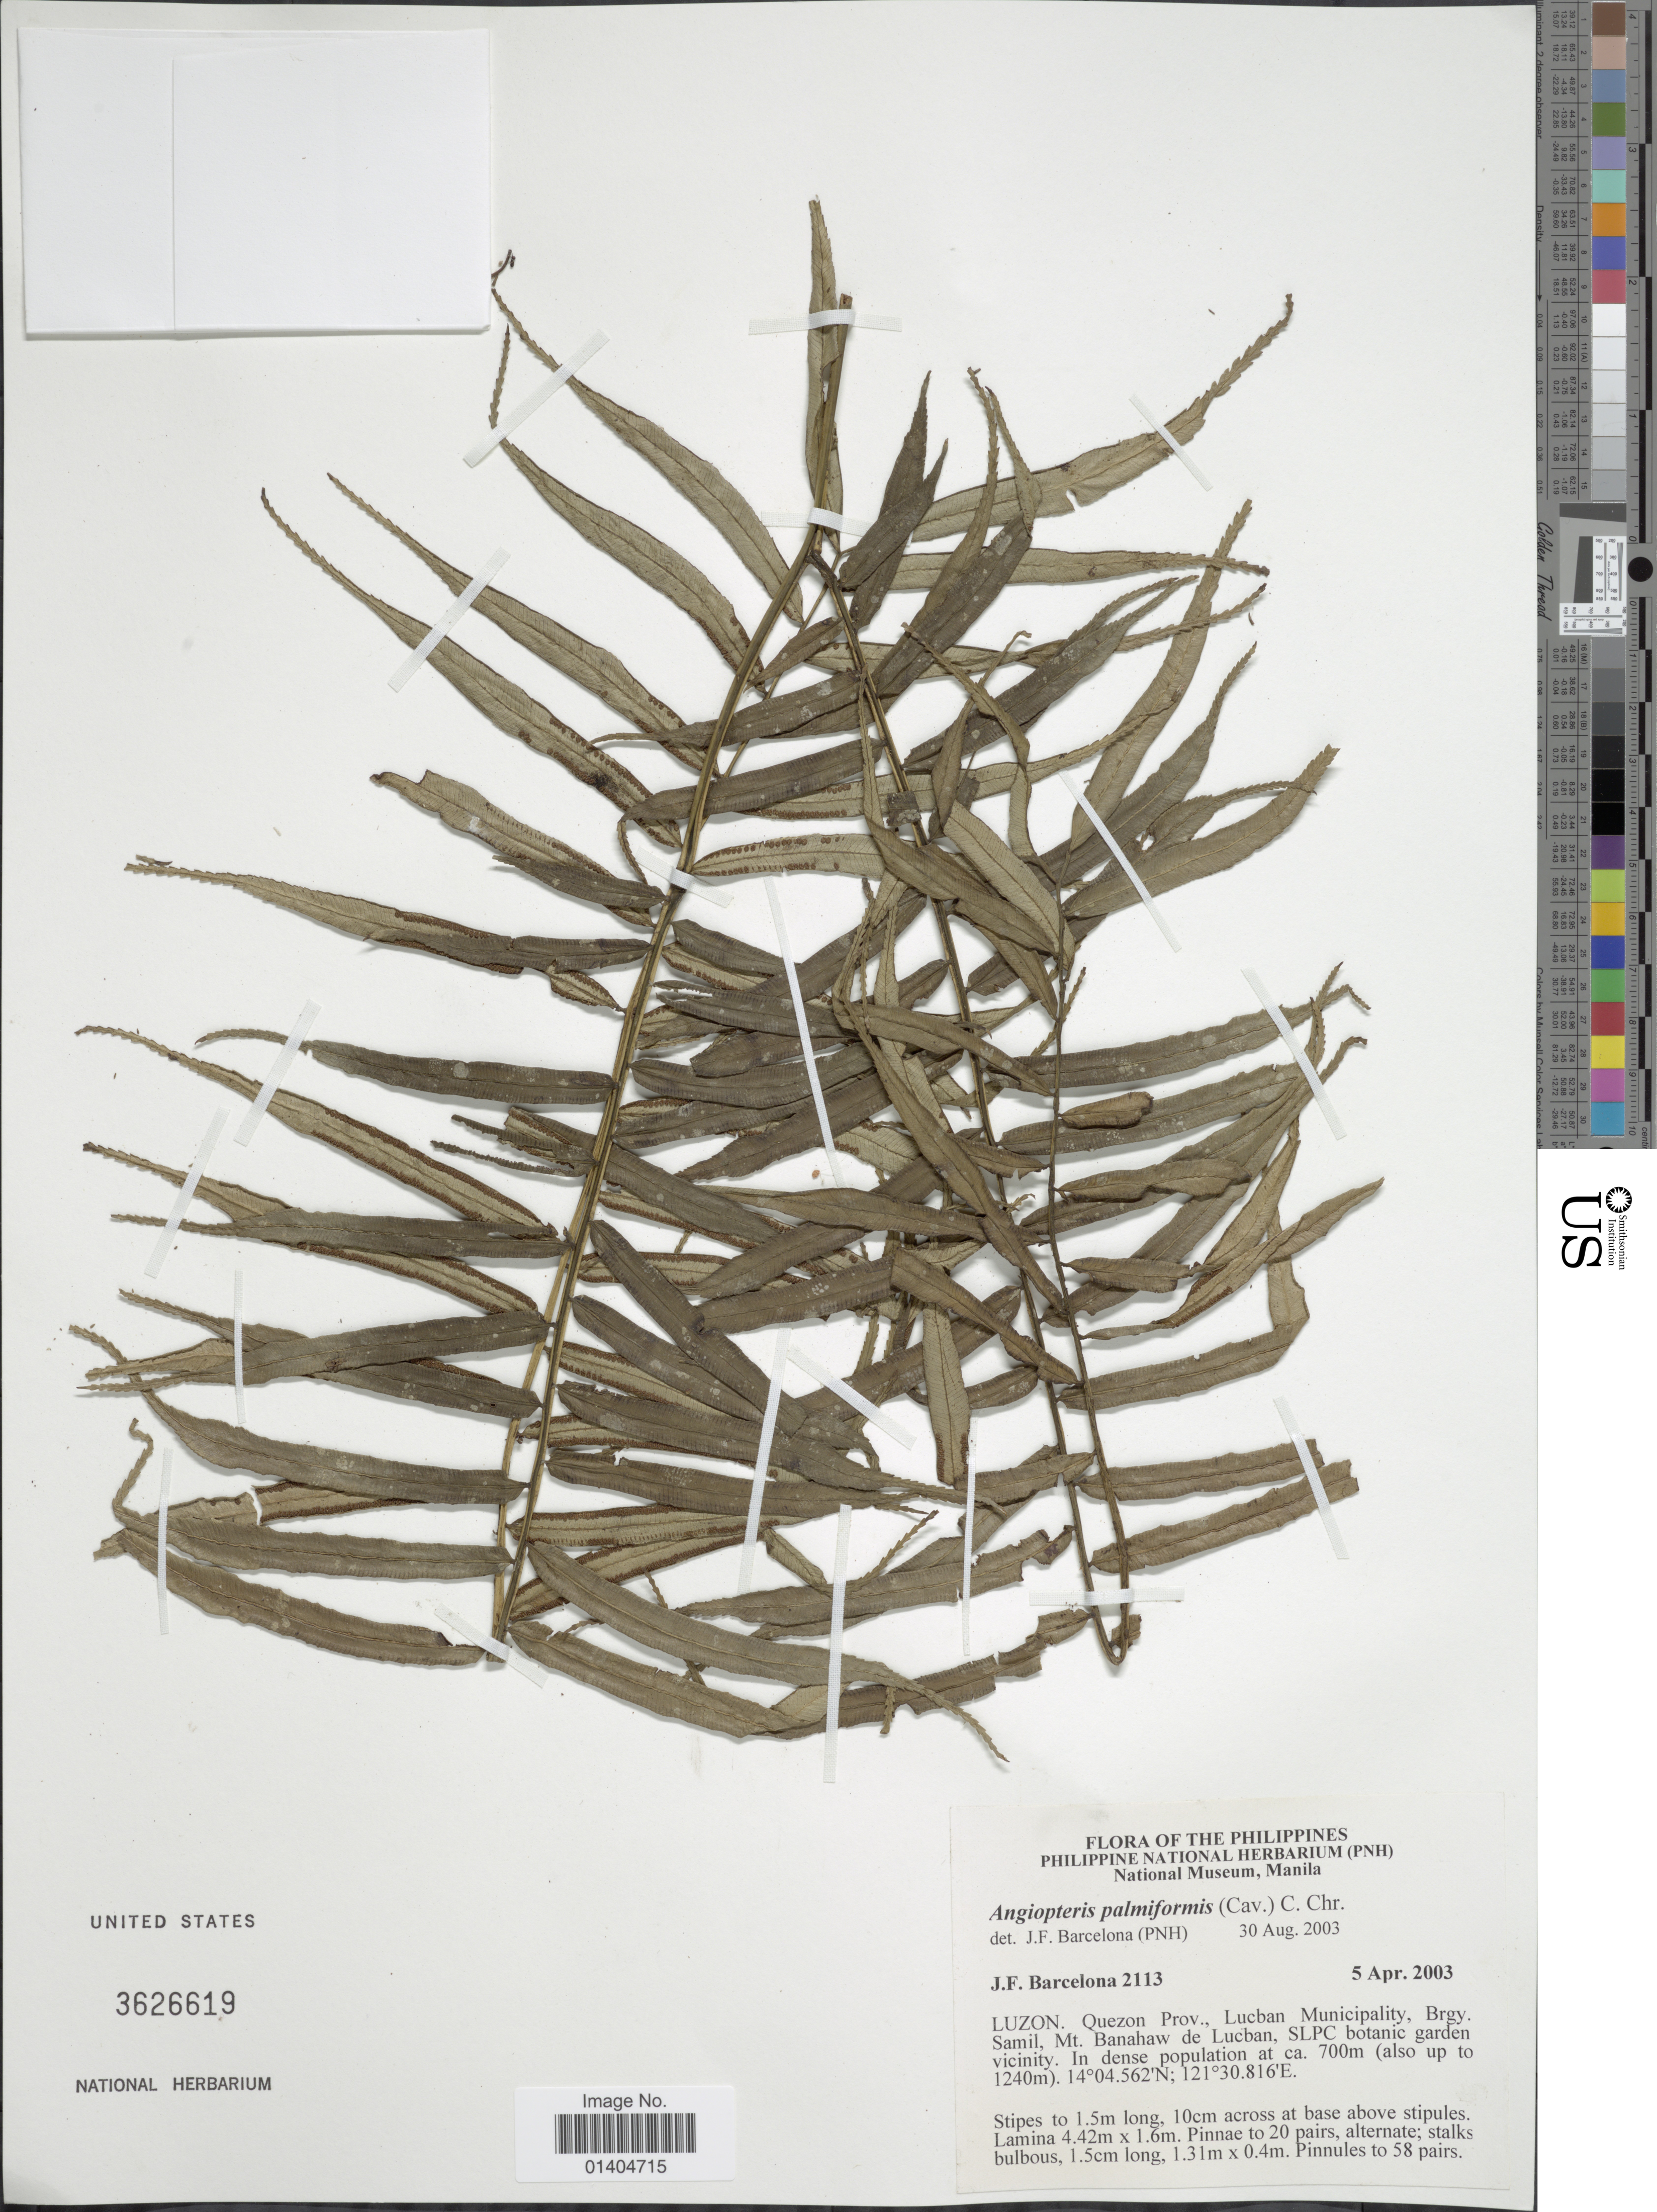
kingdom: Plantae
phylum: Tracheophyta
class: Polypodiopsida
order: Marattiales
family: Marattiaceae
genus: Angiopteris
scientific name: Angiopteris palmiformis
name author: (Cav.) C. Chr.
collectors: J. F. Barcelona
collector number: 2113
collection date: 2003-04-05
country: Philippines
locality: Luzon, Quezon Prov., Lucban Municipality, Brgy. Samil, Mt. Banahaw de Lucban, SLPC botanic garden Vicinity. In dense population.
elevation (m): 700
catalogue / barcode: US 3626619